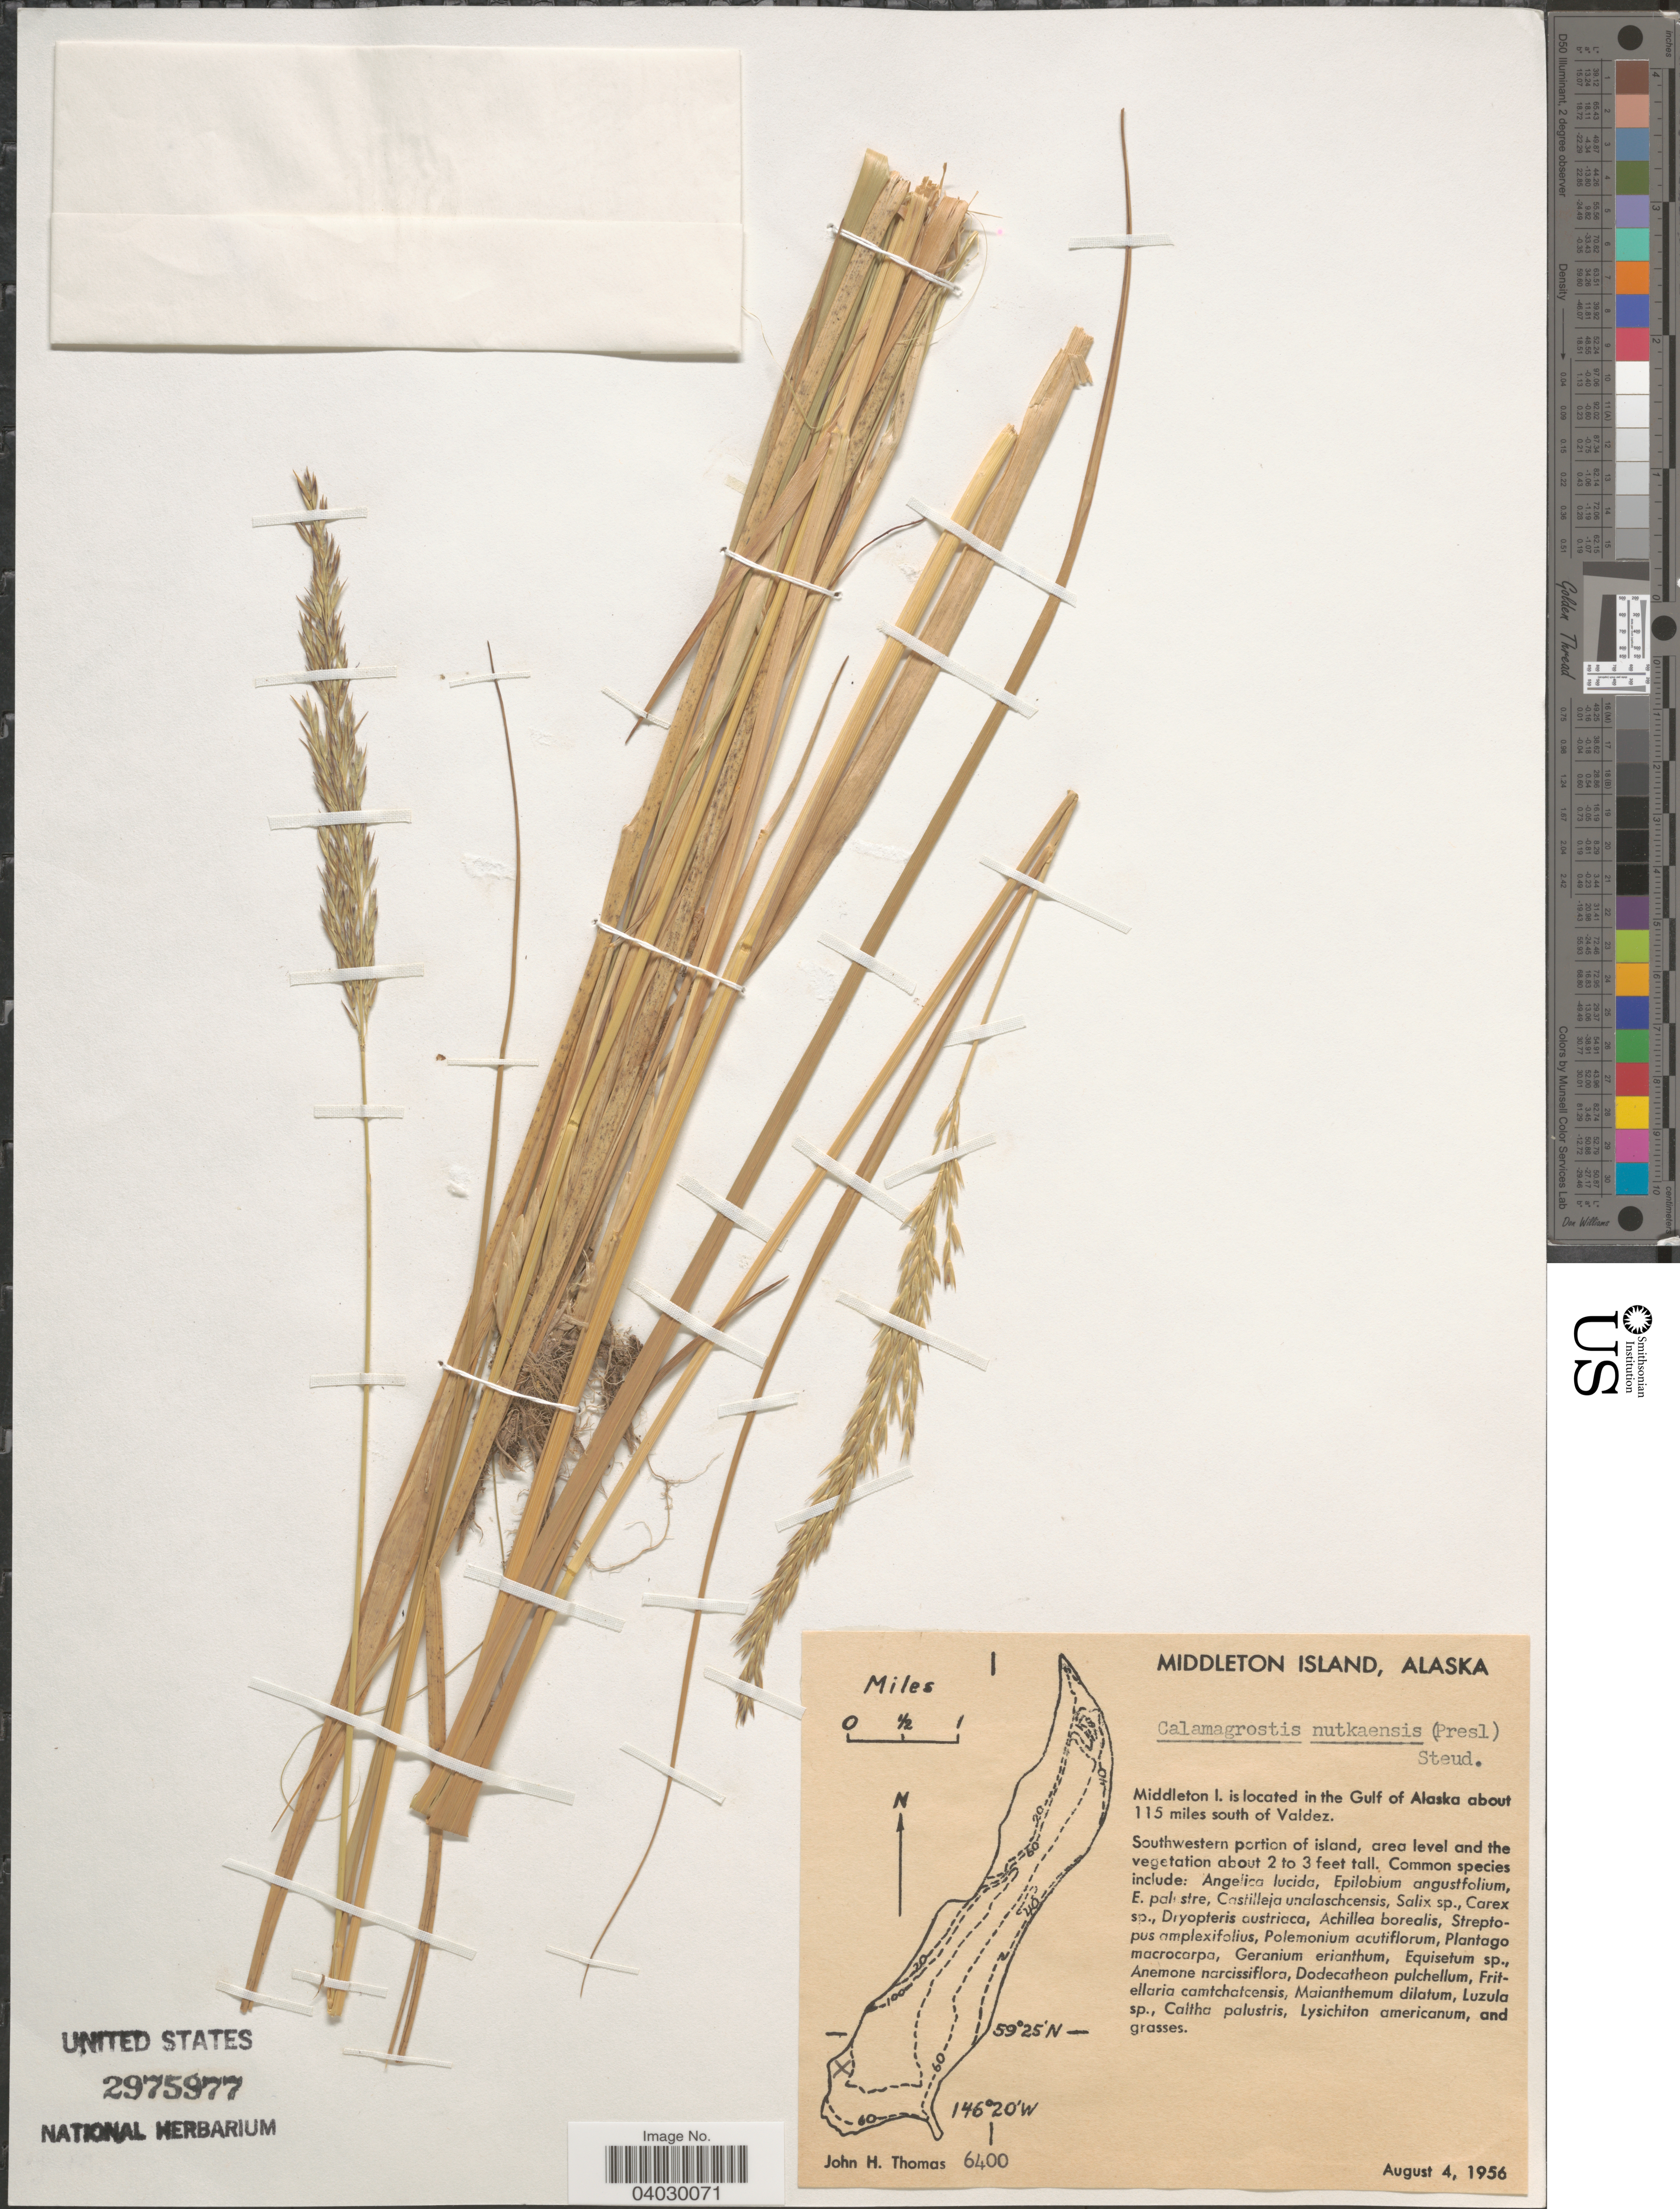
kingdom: Plantae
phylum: Tracheophyta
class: Liliopsida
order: Poales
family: Poaceae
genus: Calamagrostis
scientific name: Calamagrostis nutkaensis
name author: (J. Presl) Steud.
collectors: J. H. Thomas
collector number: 6400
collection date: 1956-08-04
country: United States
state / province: Alaska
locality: Middleton Island. Middleton I. is located in the Gulf of Alaska about 115 miles south of Valdez.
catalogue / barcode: US 2975977